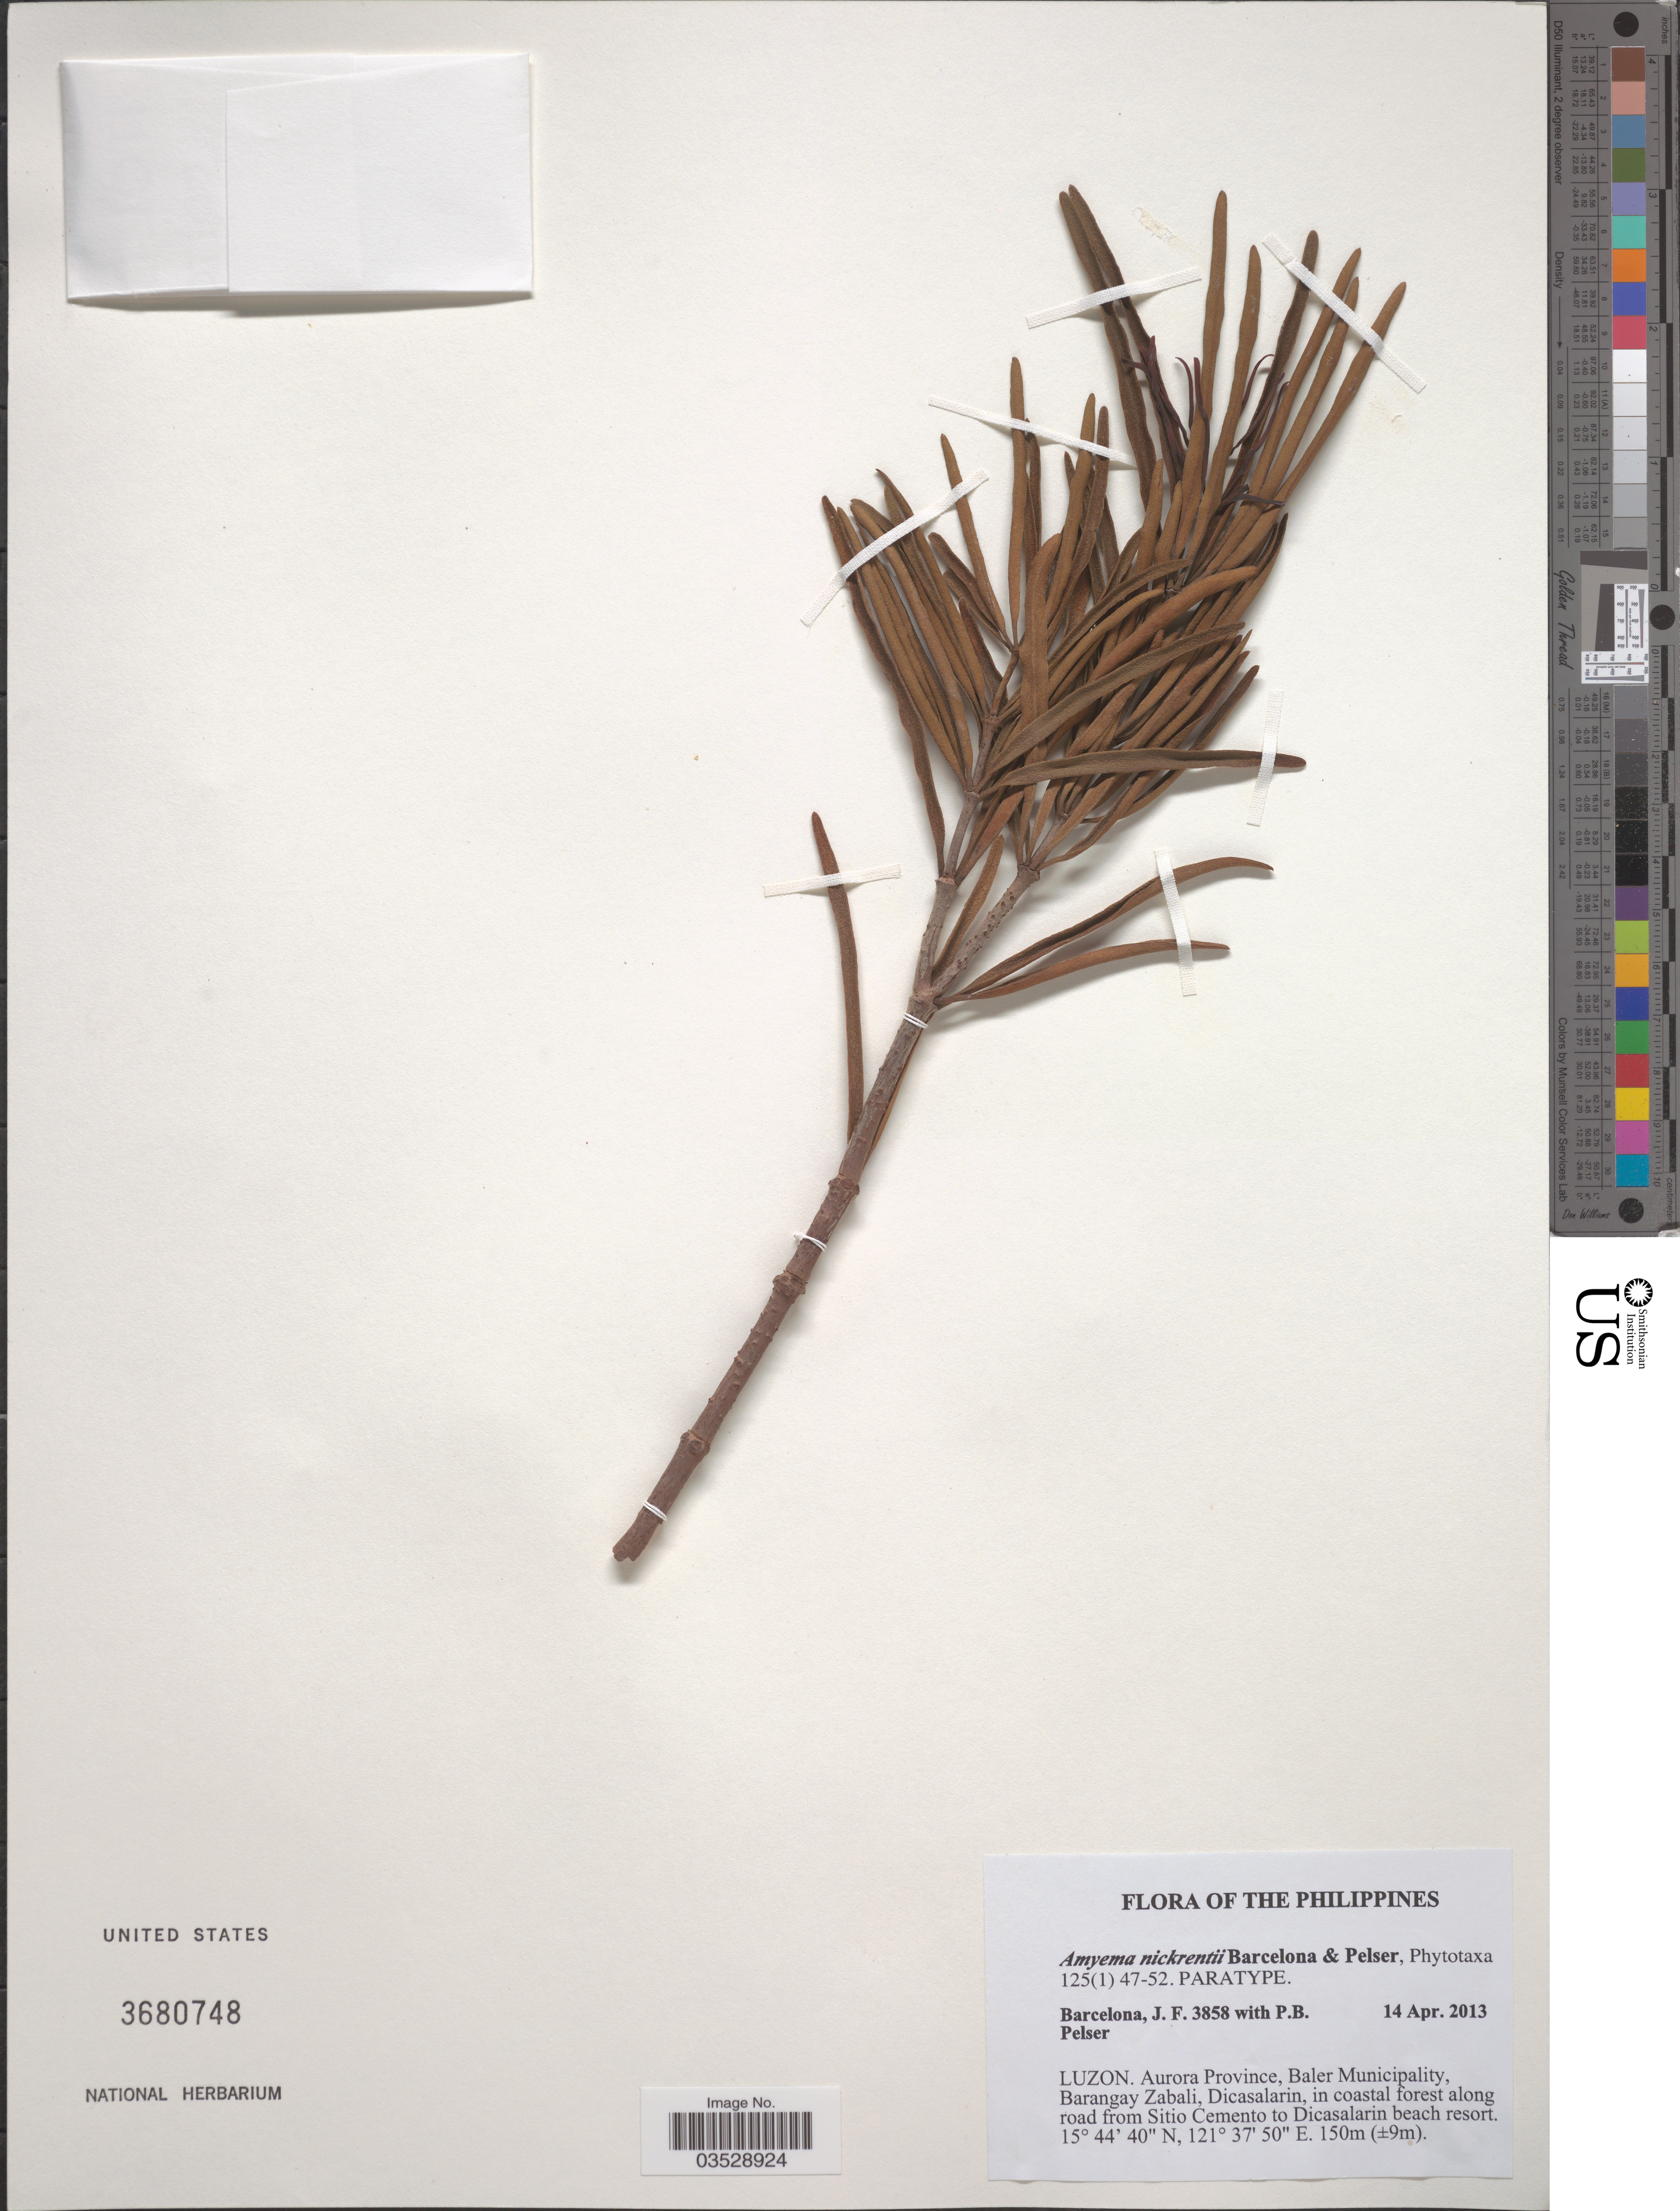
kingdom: Plantae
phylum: Tracheophyta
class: Magnoliopsida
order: Santalales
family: Loranthaceae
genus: Amyema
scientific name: Amyema nickrentii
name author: Barcelona & Pelser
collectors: J. F. Barcelona & P. Pelser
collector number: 3858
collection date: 2013-04-14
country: Philippines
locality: Luzon. Aurora Province, Baler Municipality, Barangay Zabali, Dicasalarin, in coastal forest along road from Sitio Cemento to Dicasalarin beach resort.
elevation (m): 150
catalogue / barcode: US 3680748